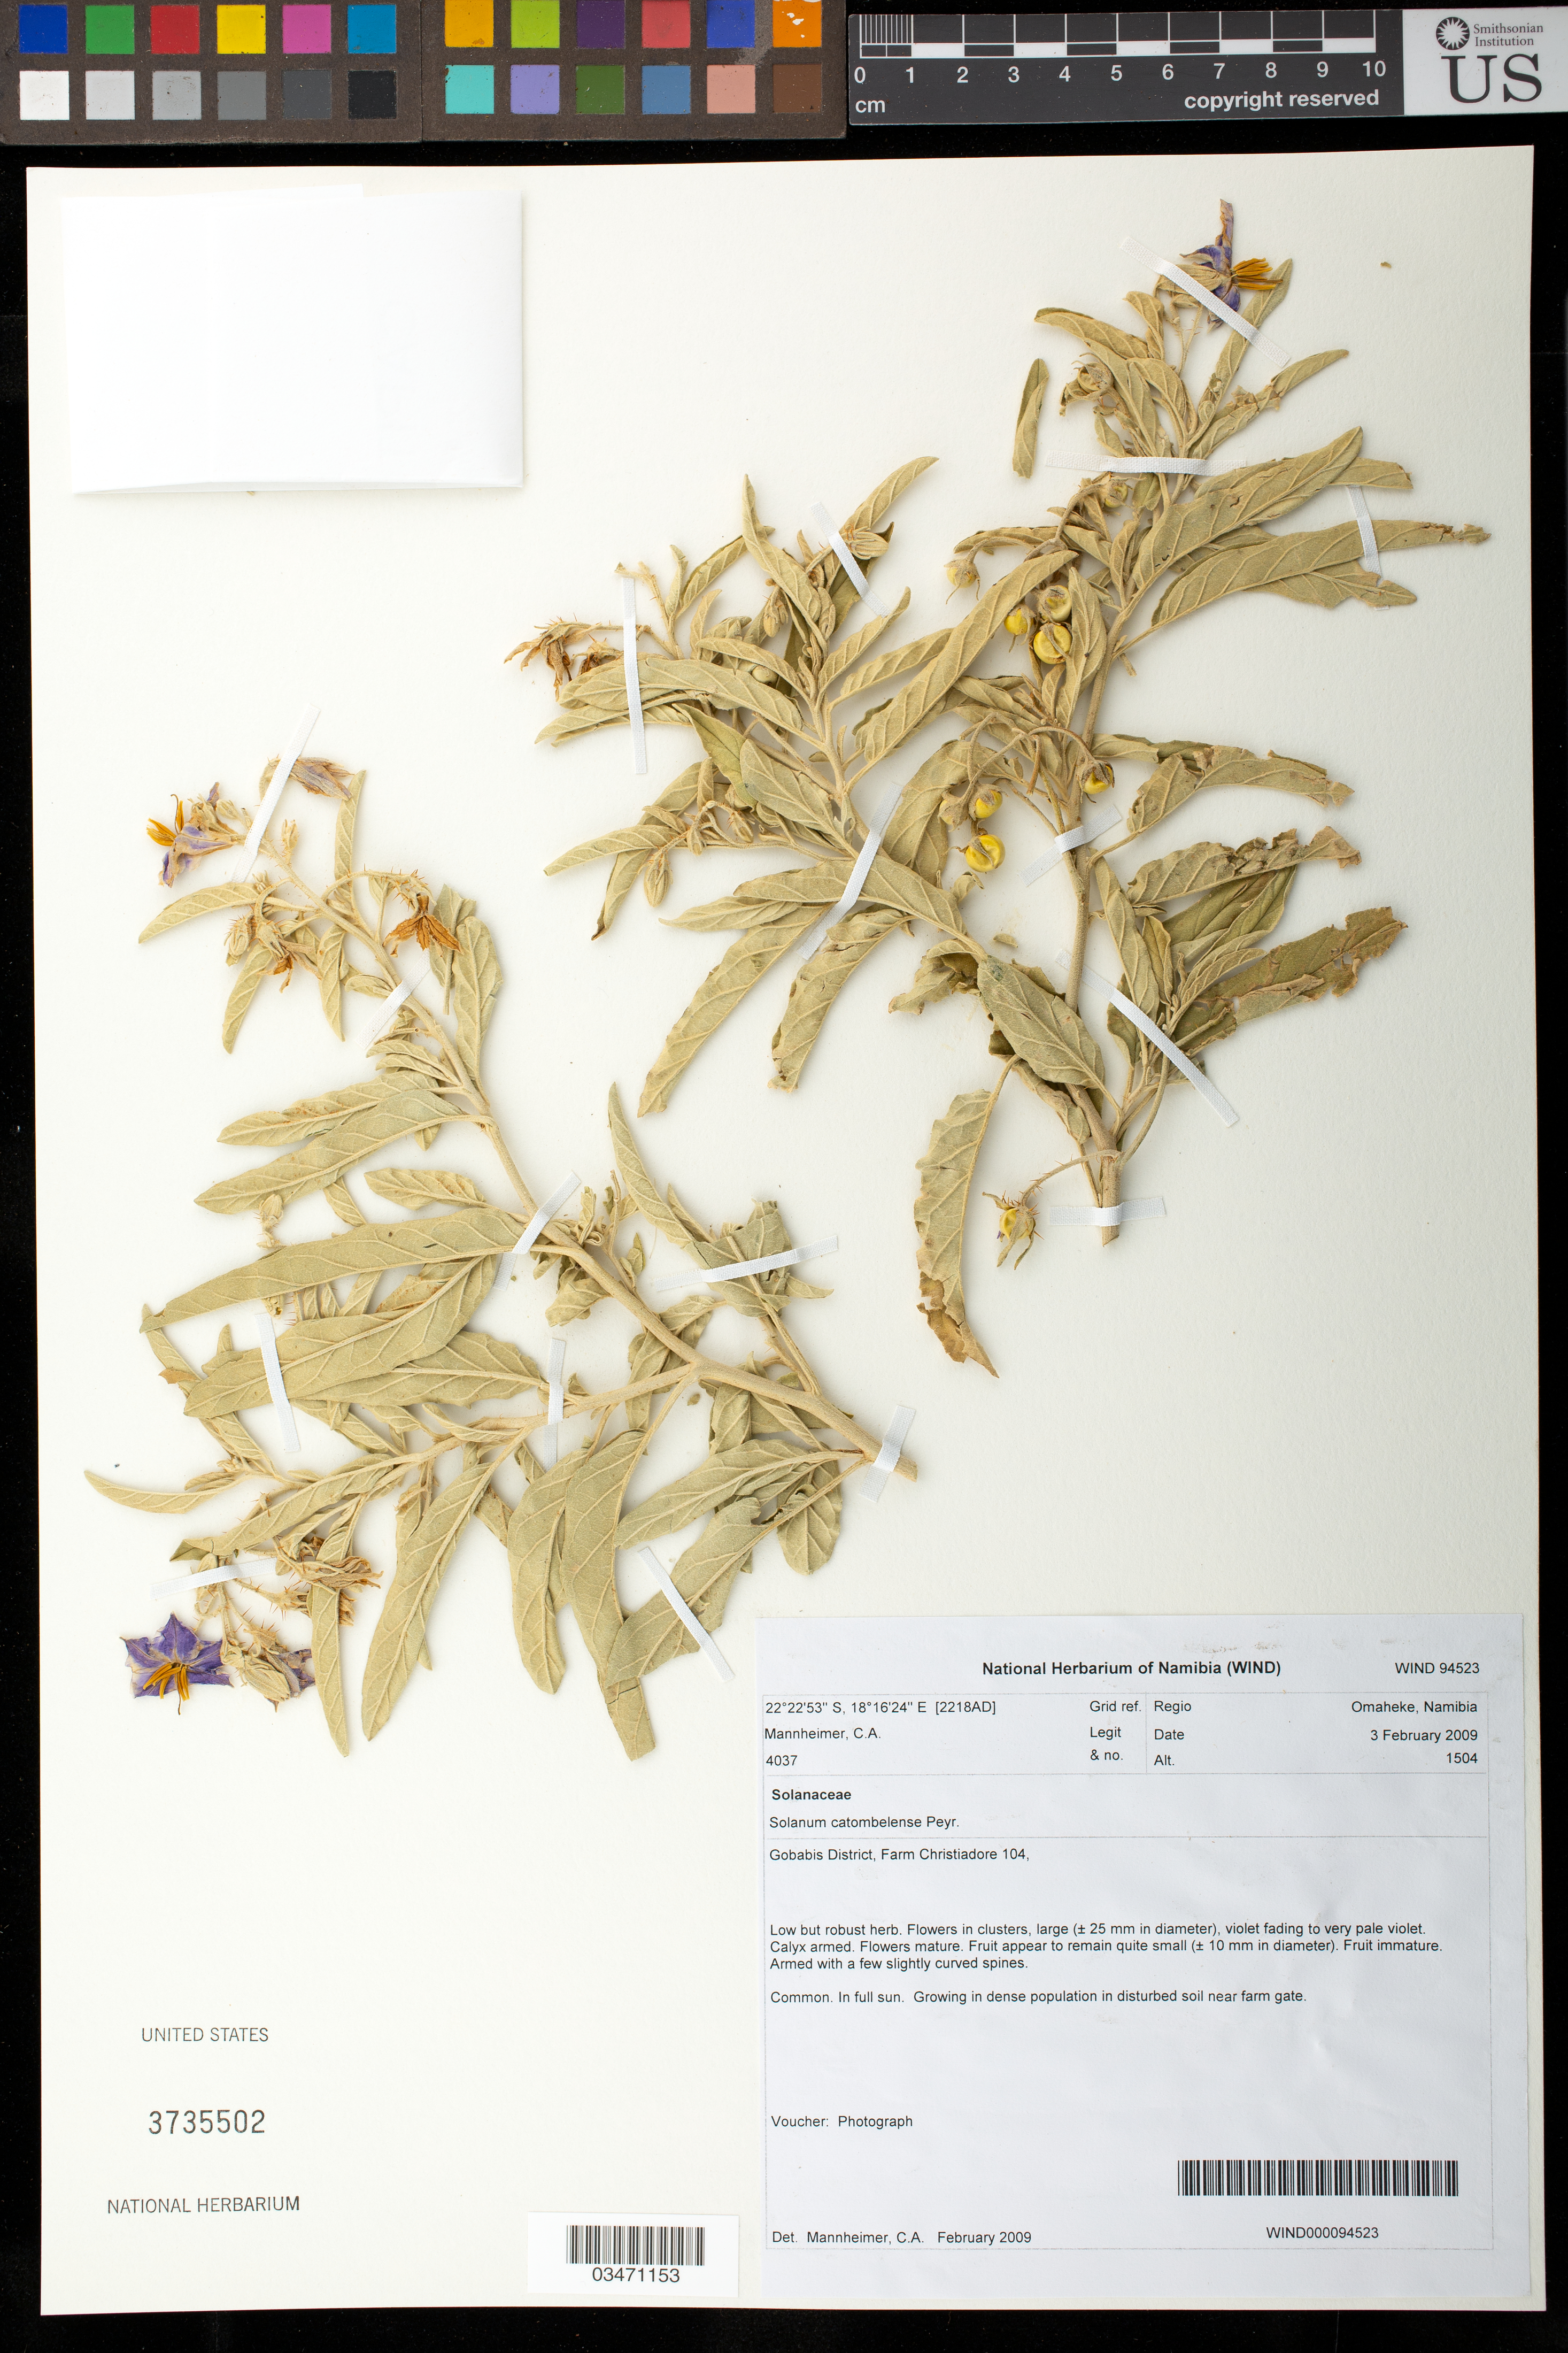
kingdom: Plantae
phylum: Tracheophyta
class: Magnoliopsida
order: Solanales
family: Solanaceae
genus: Solanum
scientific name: Solanum catombelense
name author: Peyr.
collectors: C. A. Mannheimer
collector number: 4037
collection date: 2009-02-03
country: Namibia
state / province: Omaheke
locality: Gobabis District, Farm Christiadore 104.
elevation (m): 1504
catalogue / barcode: US 3735502